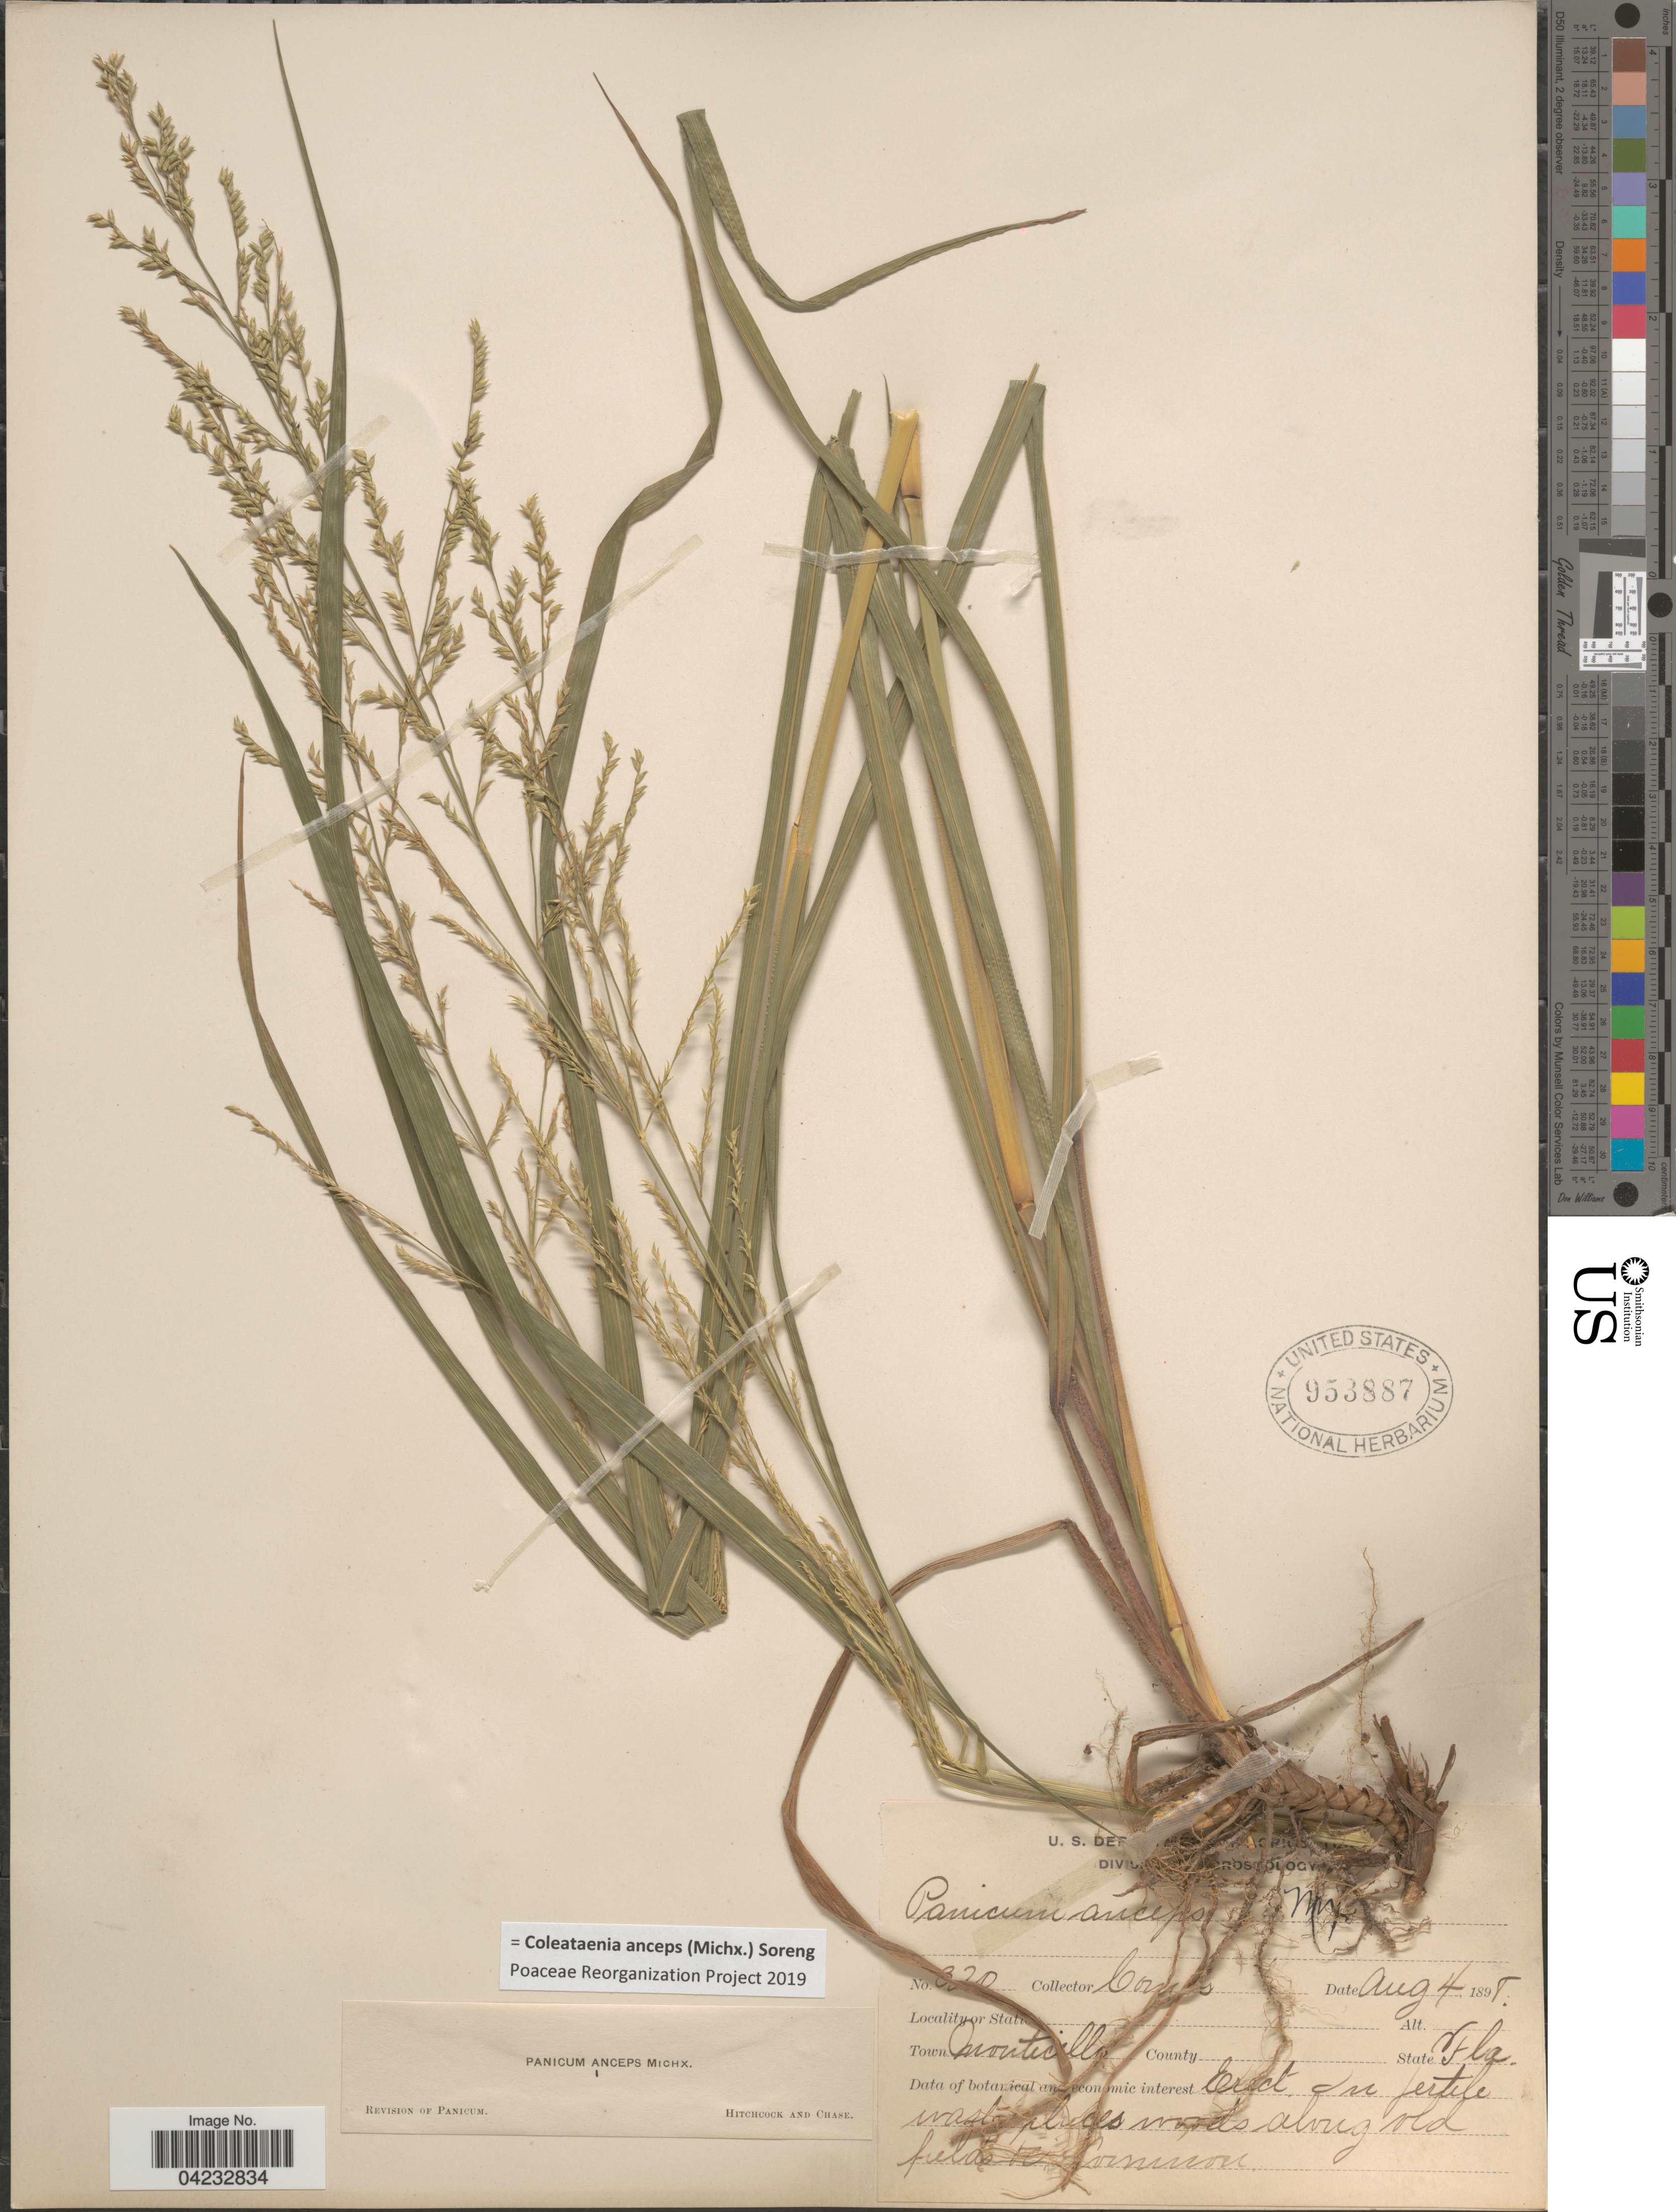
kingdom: Plantae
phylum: Tracheophyta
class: Liliopsida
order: Poales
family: Poaceae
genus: Coleataenia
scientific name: Coleataenia anceps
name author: (Michx.) Soreng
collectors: -. Combs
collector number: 320*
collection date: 1898-08-04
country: United States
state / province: Florida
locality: Town Monticello.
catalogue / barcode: US 953887